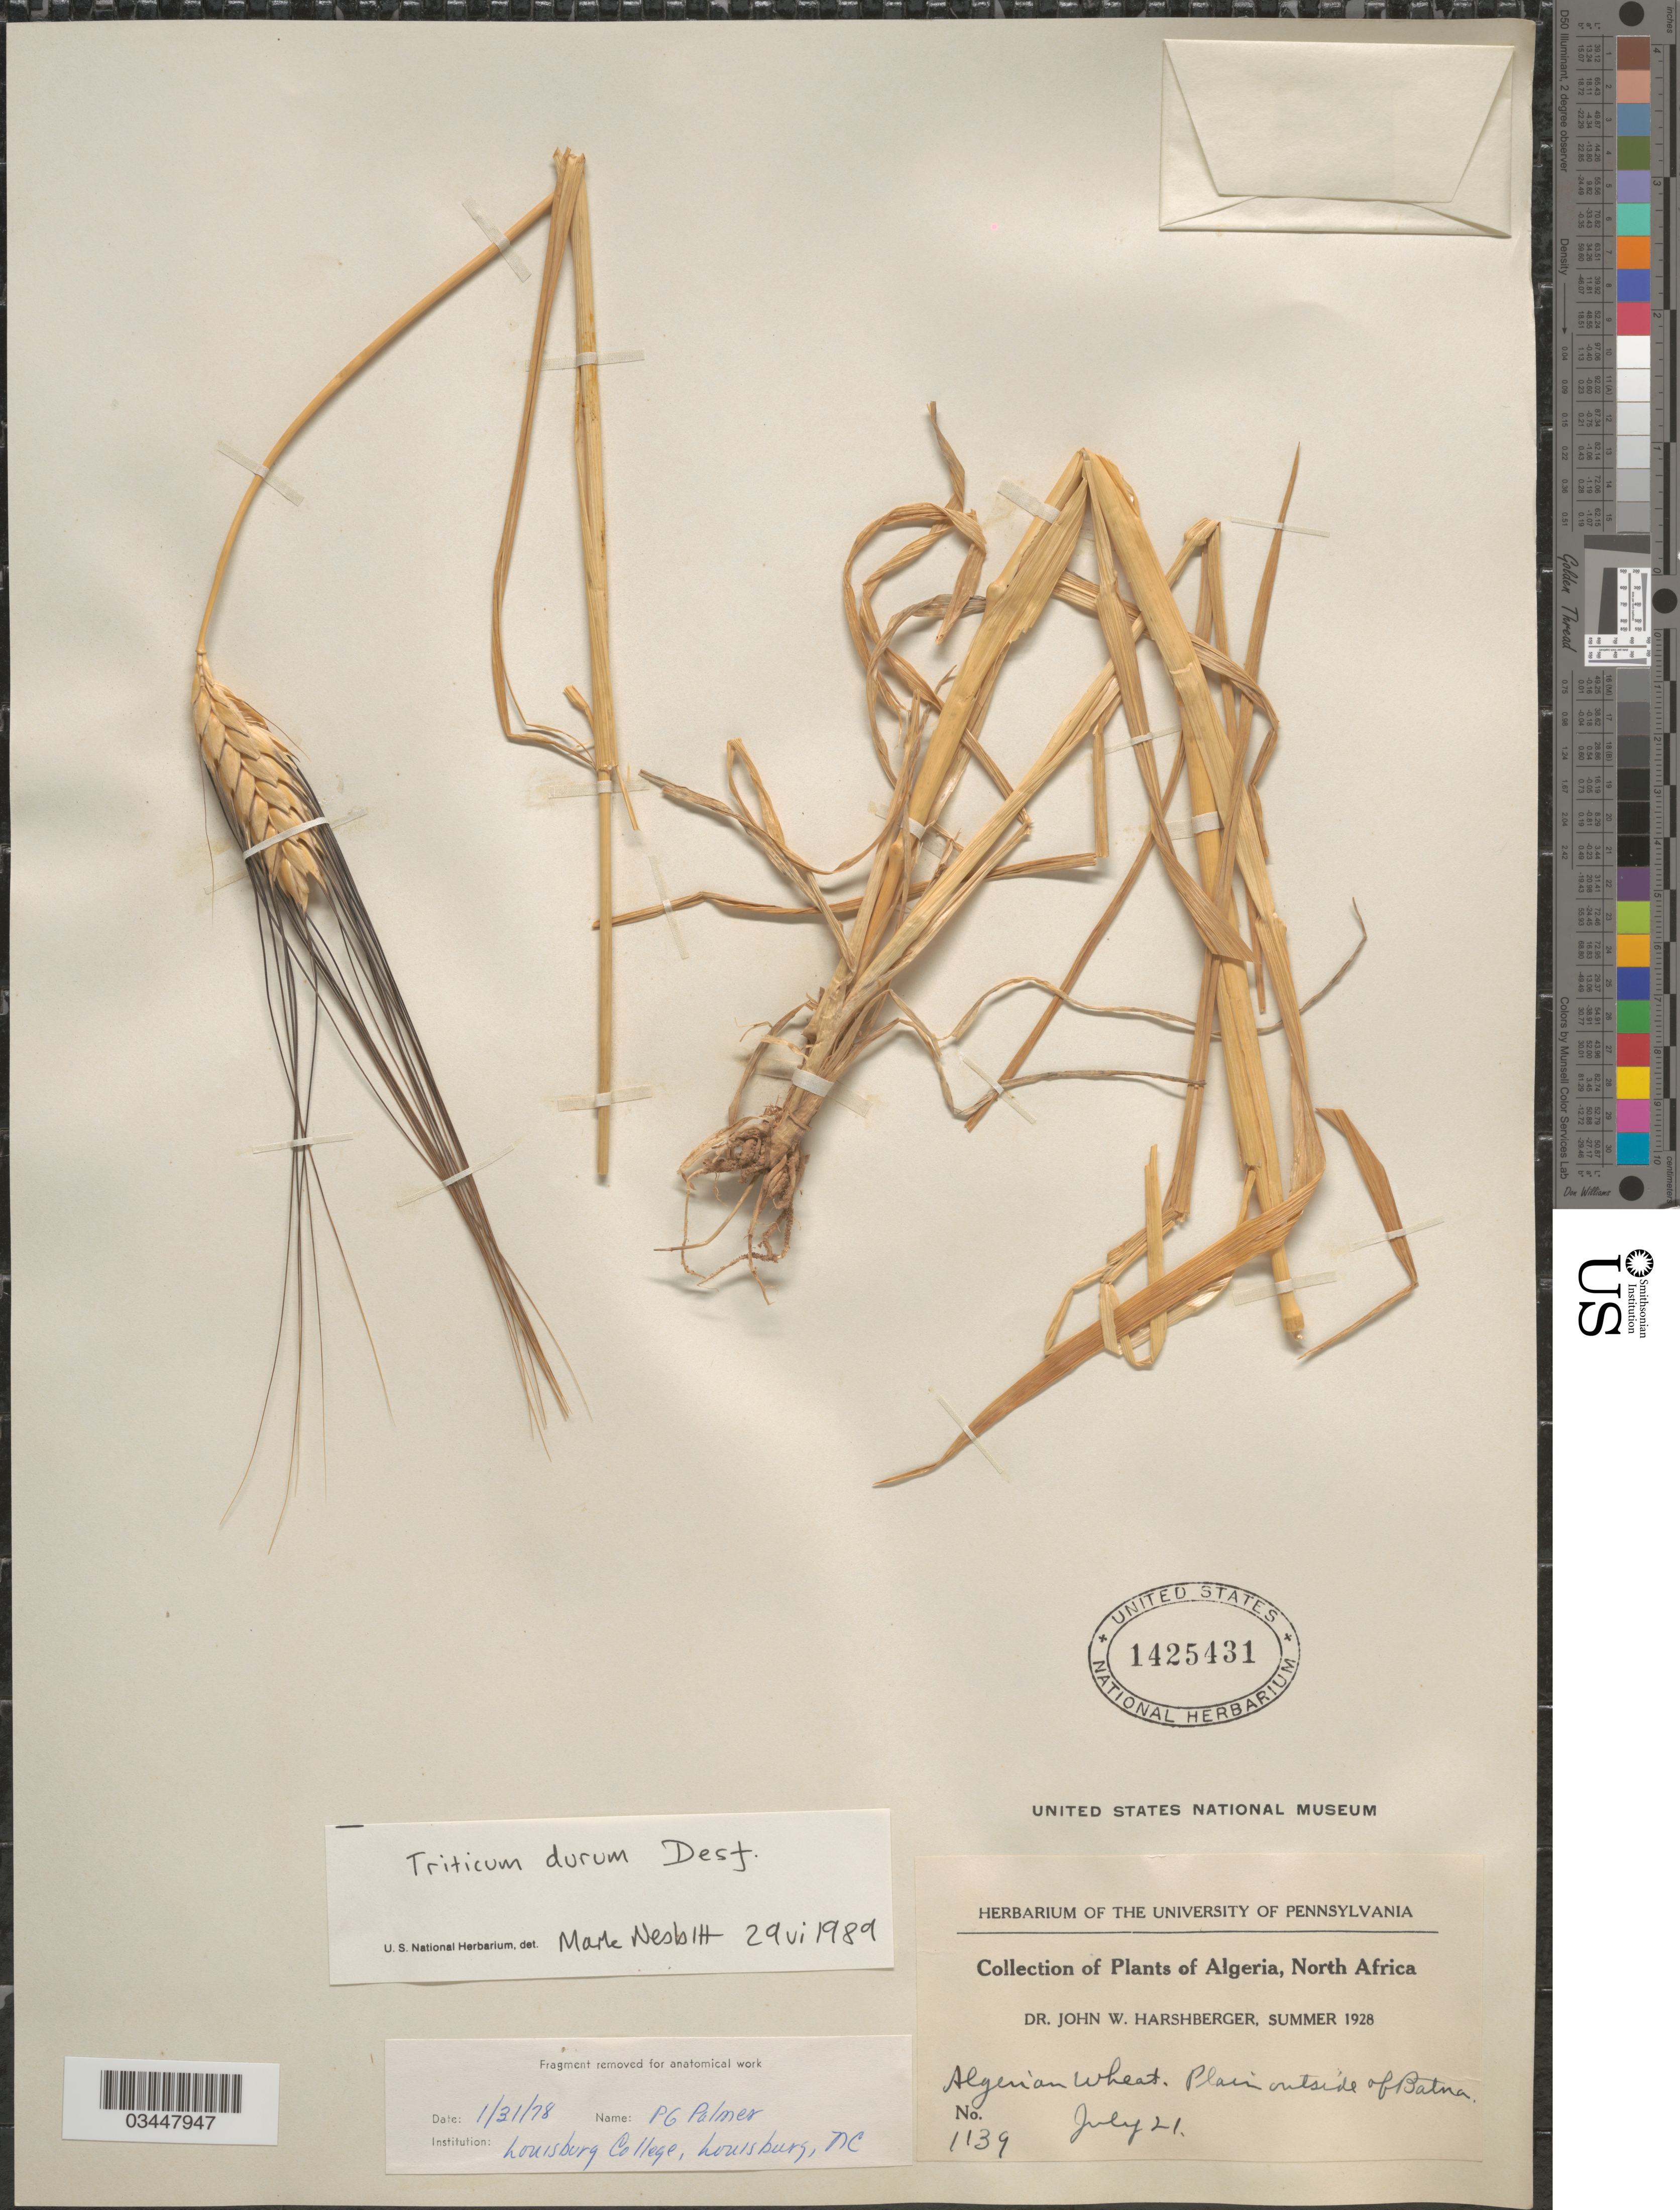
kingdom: Plantae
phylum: Tracheophyta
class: Liliopsida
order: Poales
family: Poaceae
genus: Triticum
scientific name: Triticum durum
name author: Desf.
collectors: J. W. Harshberger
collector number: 1139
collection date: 1928-07-21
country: Algeria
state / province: Batna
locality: North Africa. Algerian Wheat. Plain outside of Batna.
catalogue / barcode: US 1425431